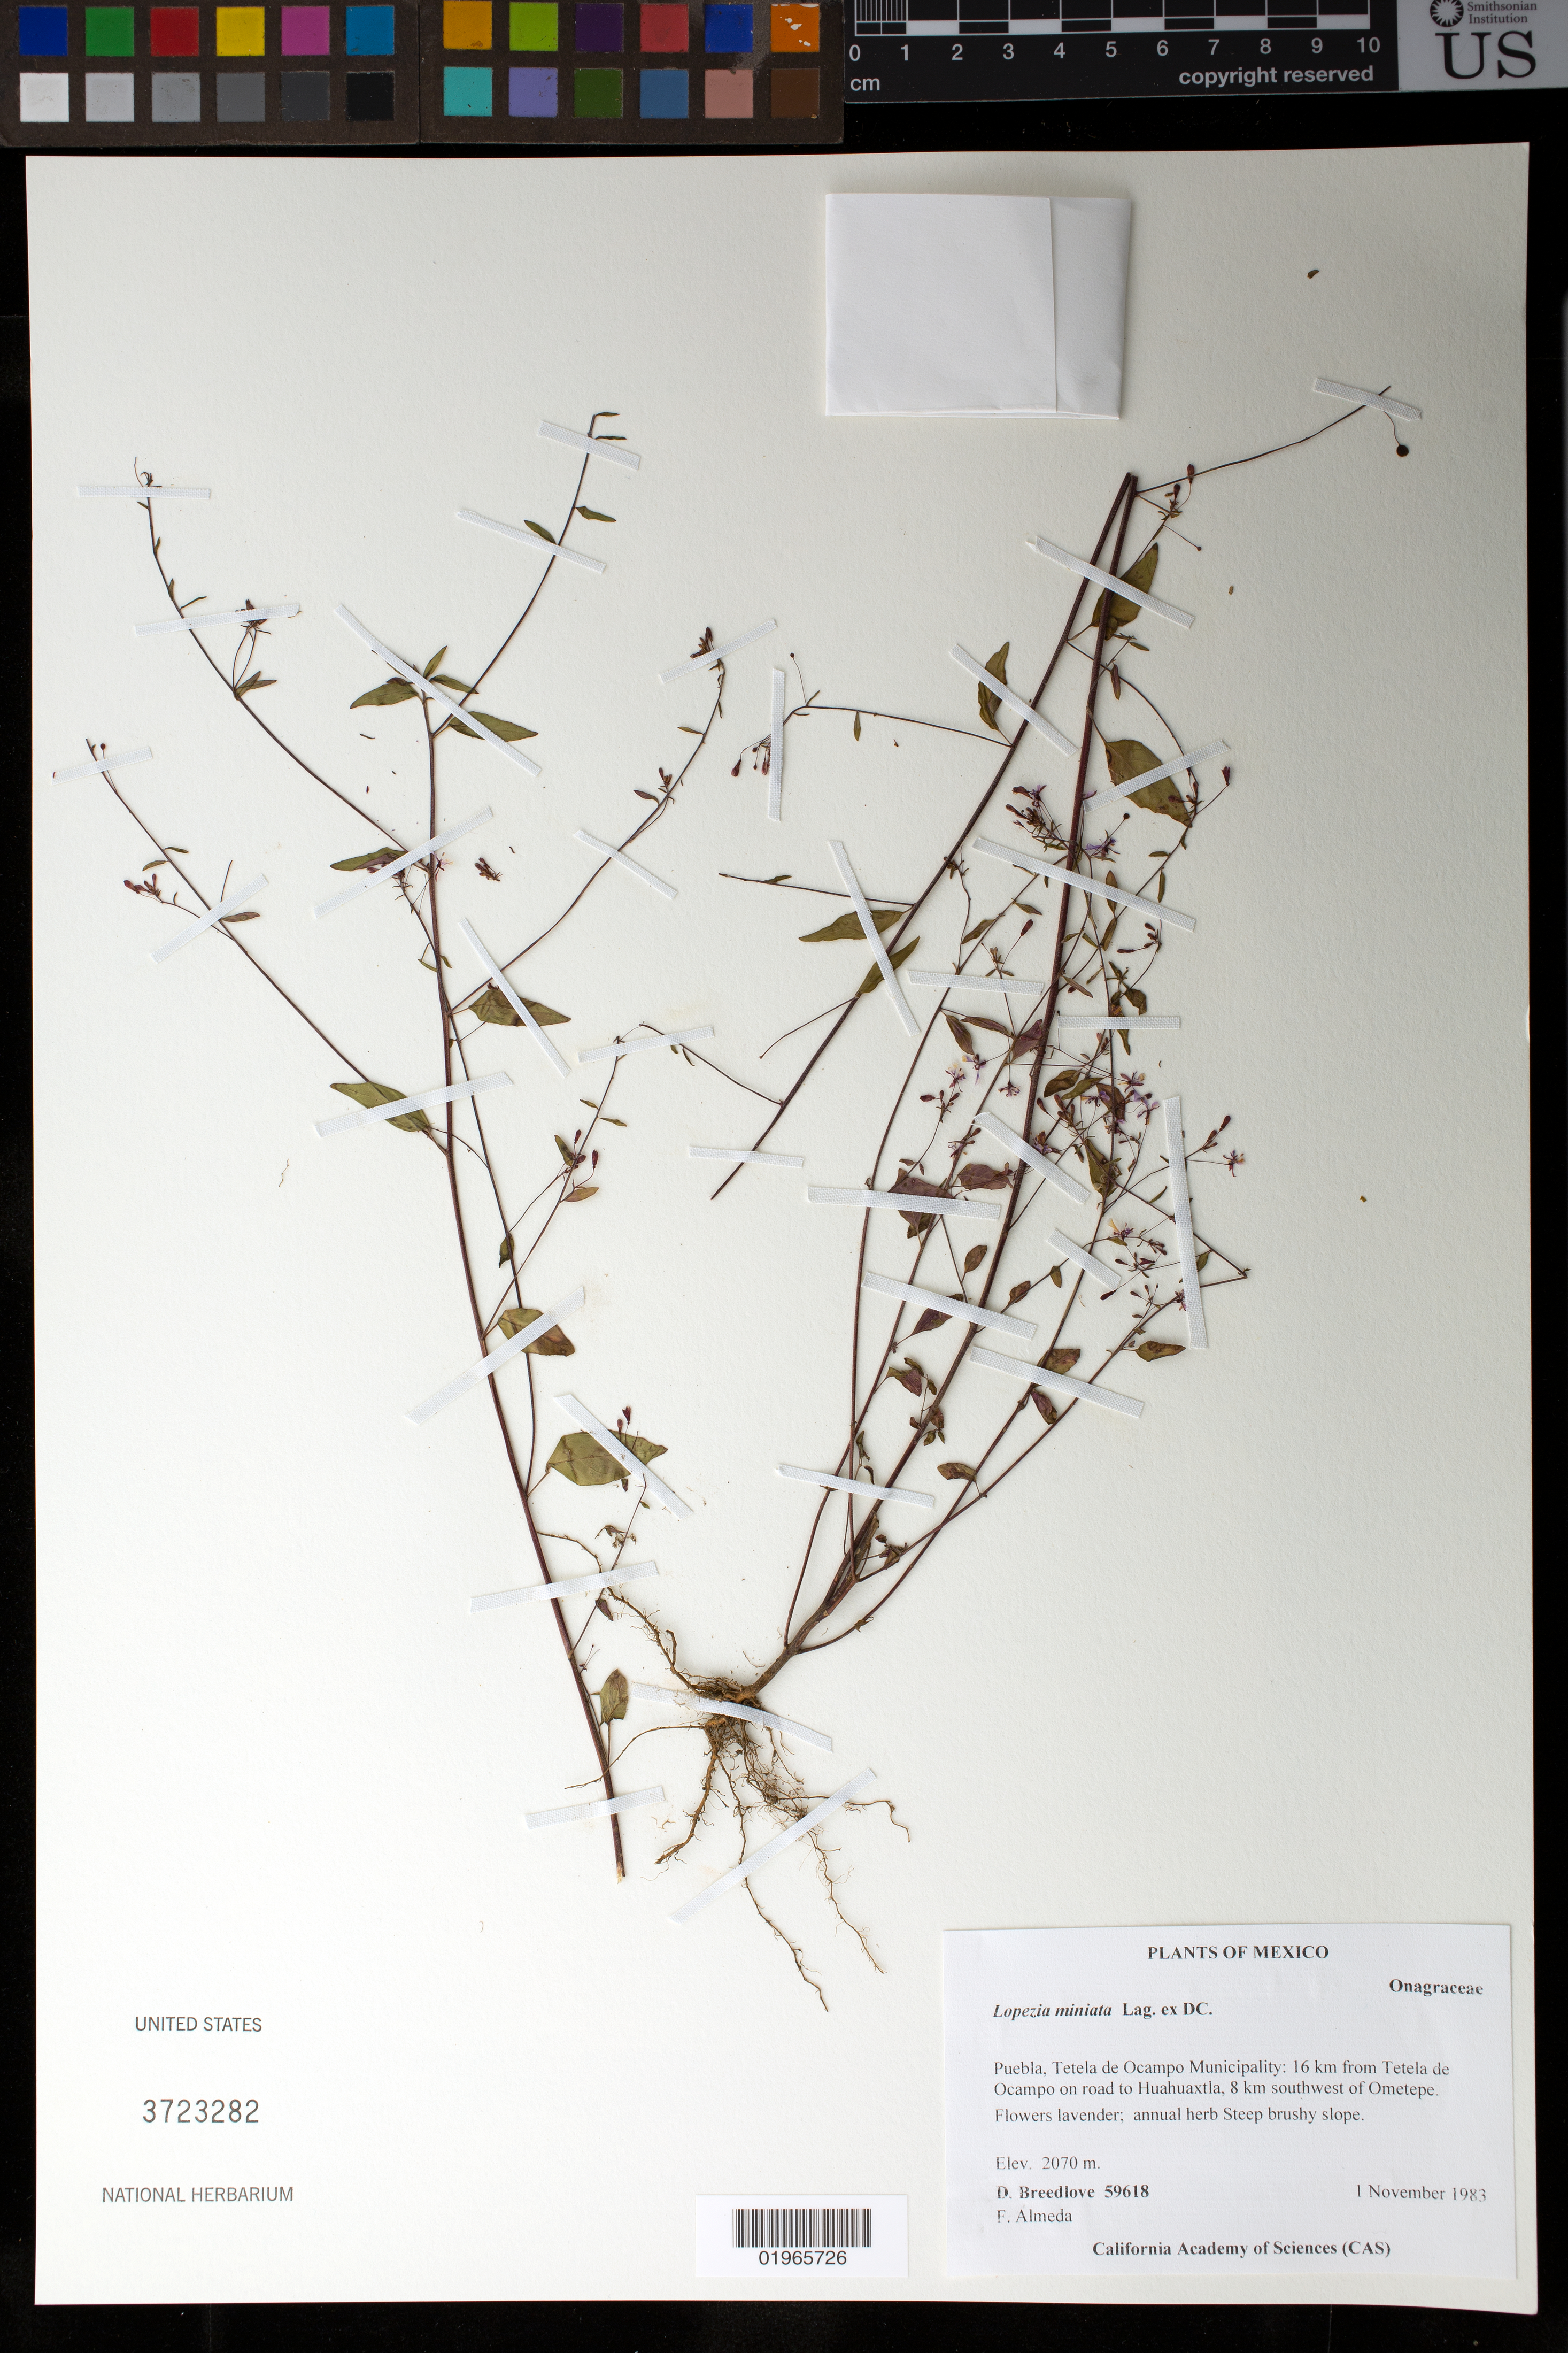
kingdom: Plantae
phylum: Tracheophyta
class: Magnoliopsida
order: Myrtales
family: Onagraceae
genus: Lopezia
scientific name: Lopezia miniata subsp. miniata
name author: Lag. ex DC.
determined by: Wagner, W. L., (BOT), Smithsonian Institution - National Museum of Natural History (UNITED STATES)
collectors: D. E. Breedlove & F. Almeda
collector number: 59618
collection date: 1983-11-01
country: México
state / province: Puebla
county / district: Tetela de Ocampo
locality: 16 km from Tetela de Ocampo on road to Huahuaxtla, 8 km SW of Ometepe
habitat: Steep brushy slope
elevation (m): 2070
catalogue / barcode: US 3723282